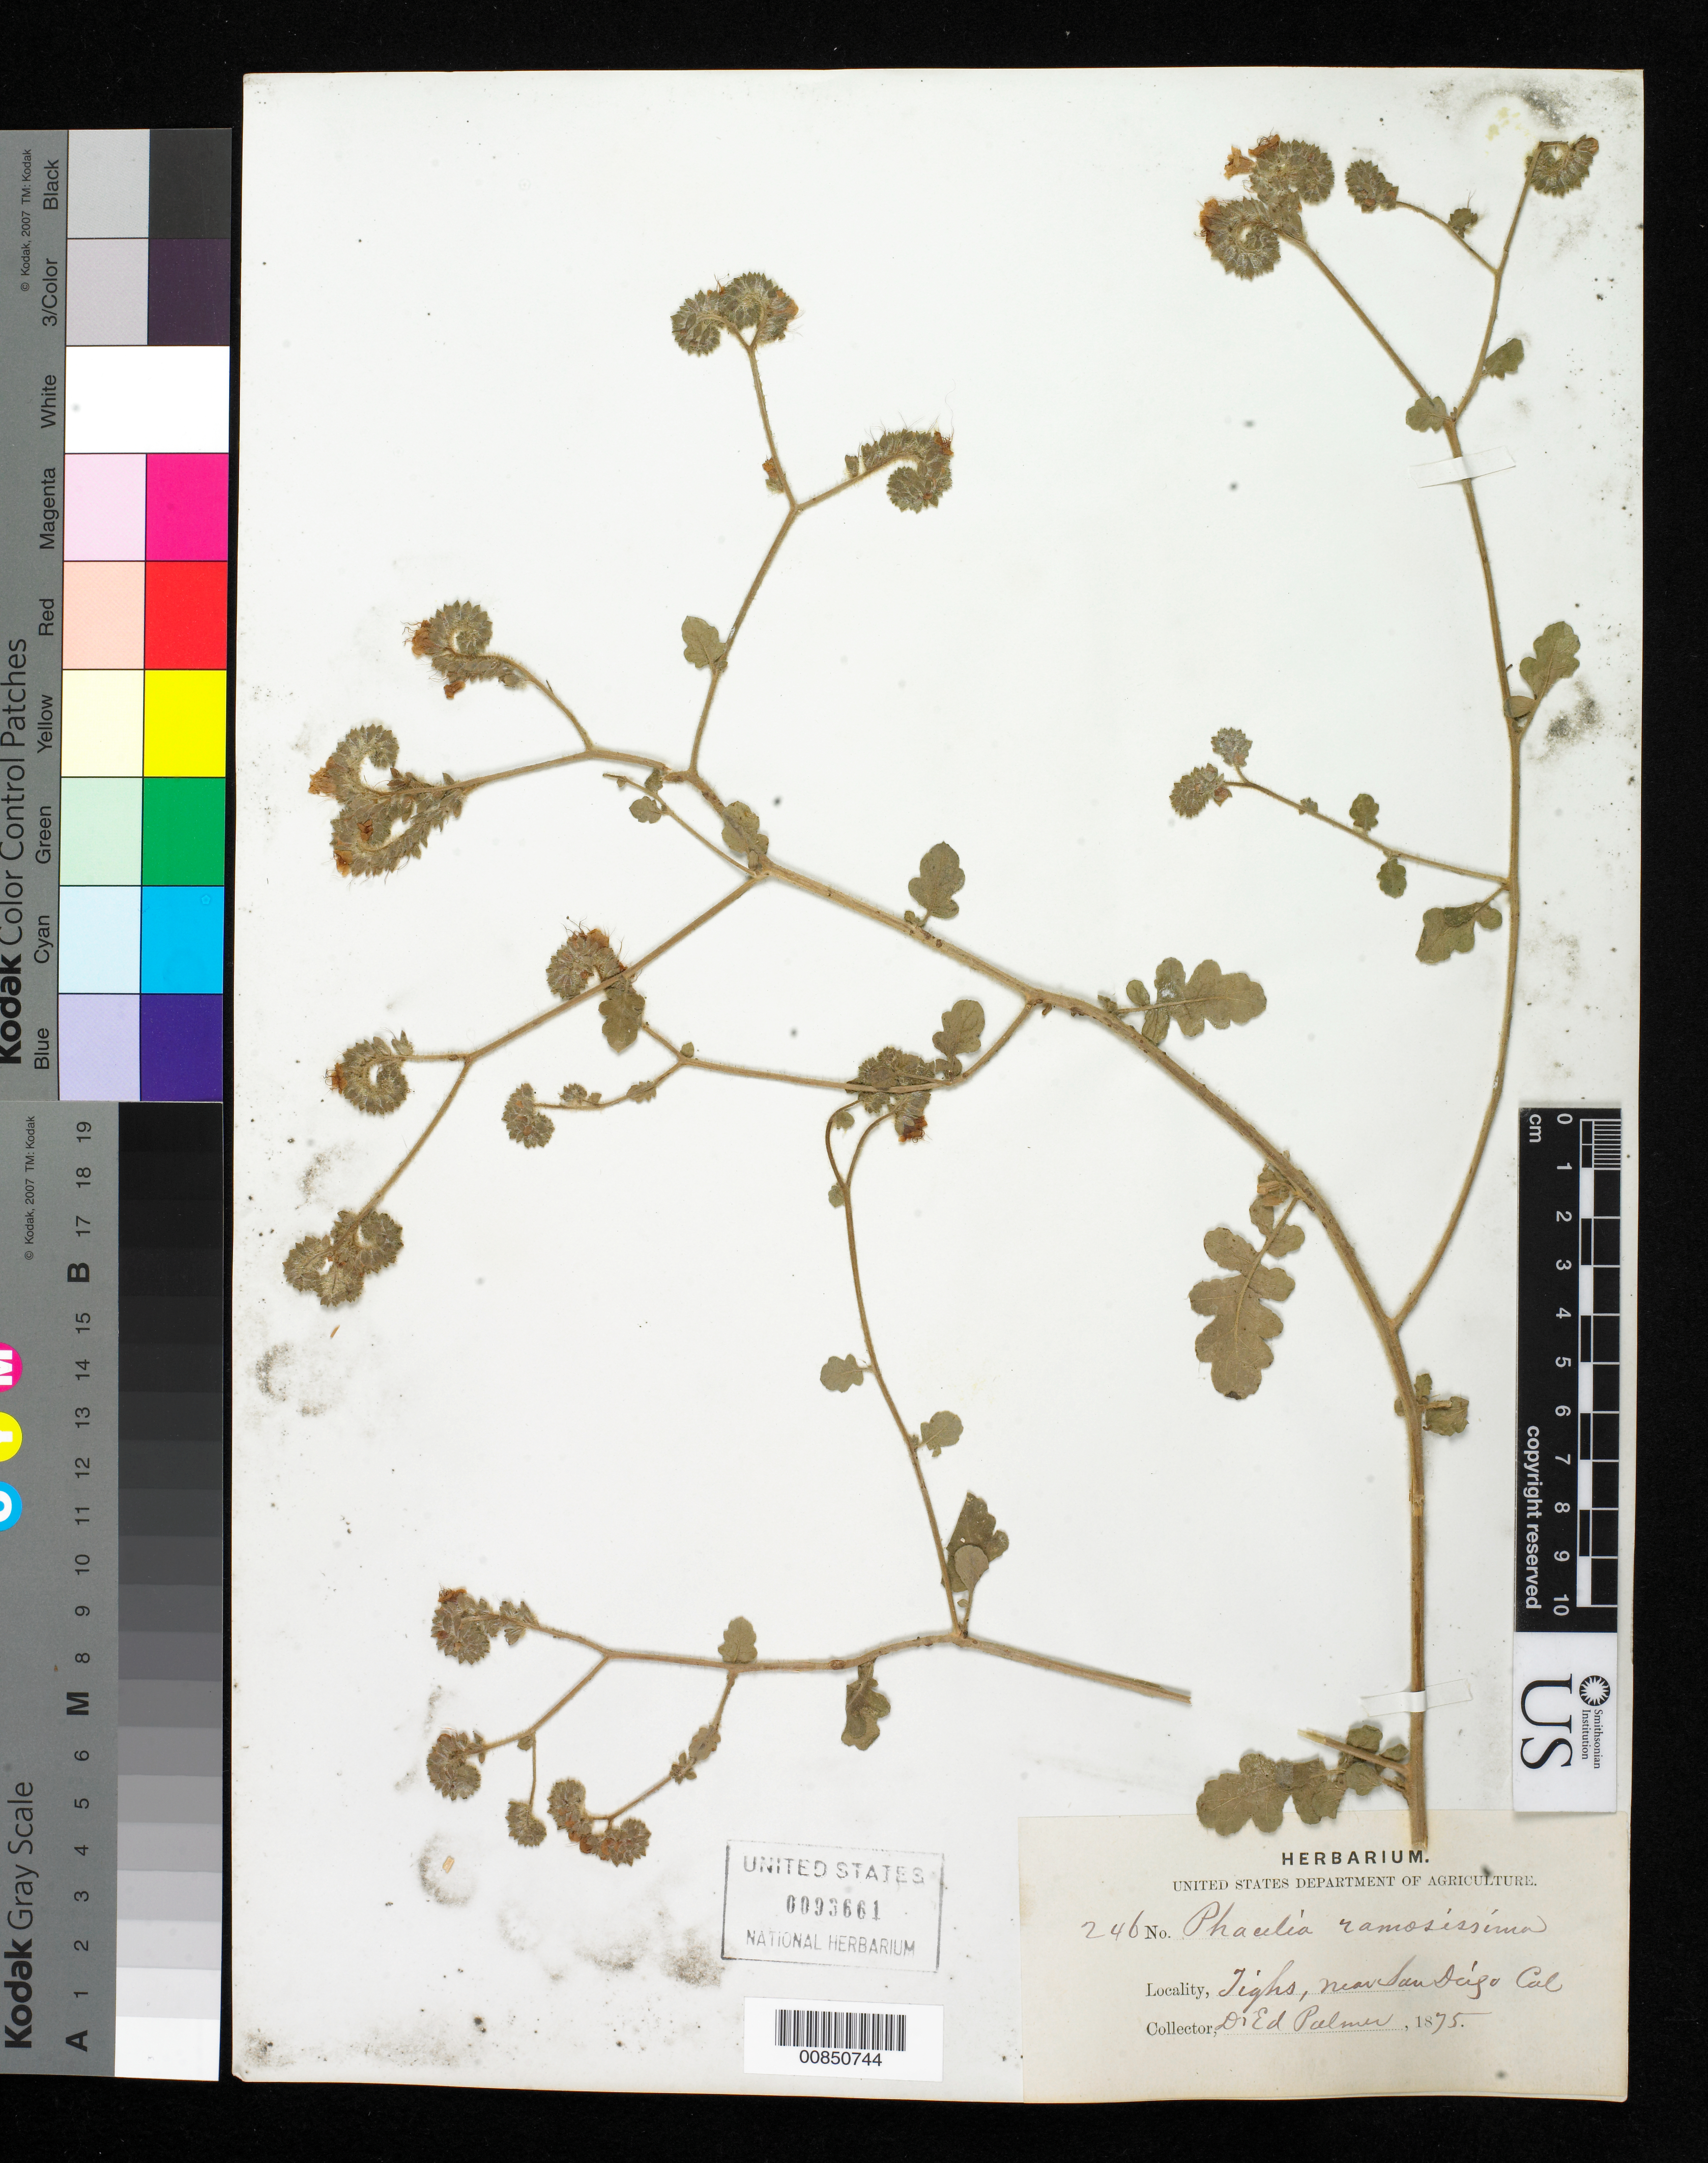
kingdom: Plantae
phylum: Tracheophyta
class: Magnoliopsida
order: Boraginales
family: Hydrophyllaceae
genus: Phacelia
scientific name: Phacelia ramosissima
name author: Douglas ex Lehm.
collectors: E. Palmer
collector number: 246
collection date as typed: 1875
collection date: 1875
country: United States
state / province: California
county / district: San Diego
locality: Tighes near San Diego, California.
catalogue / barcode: US 93661